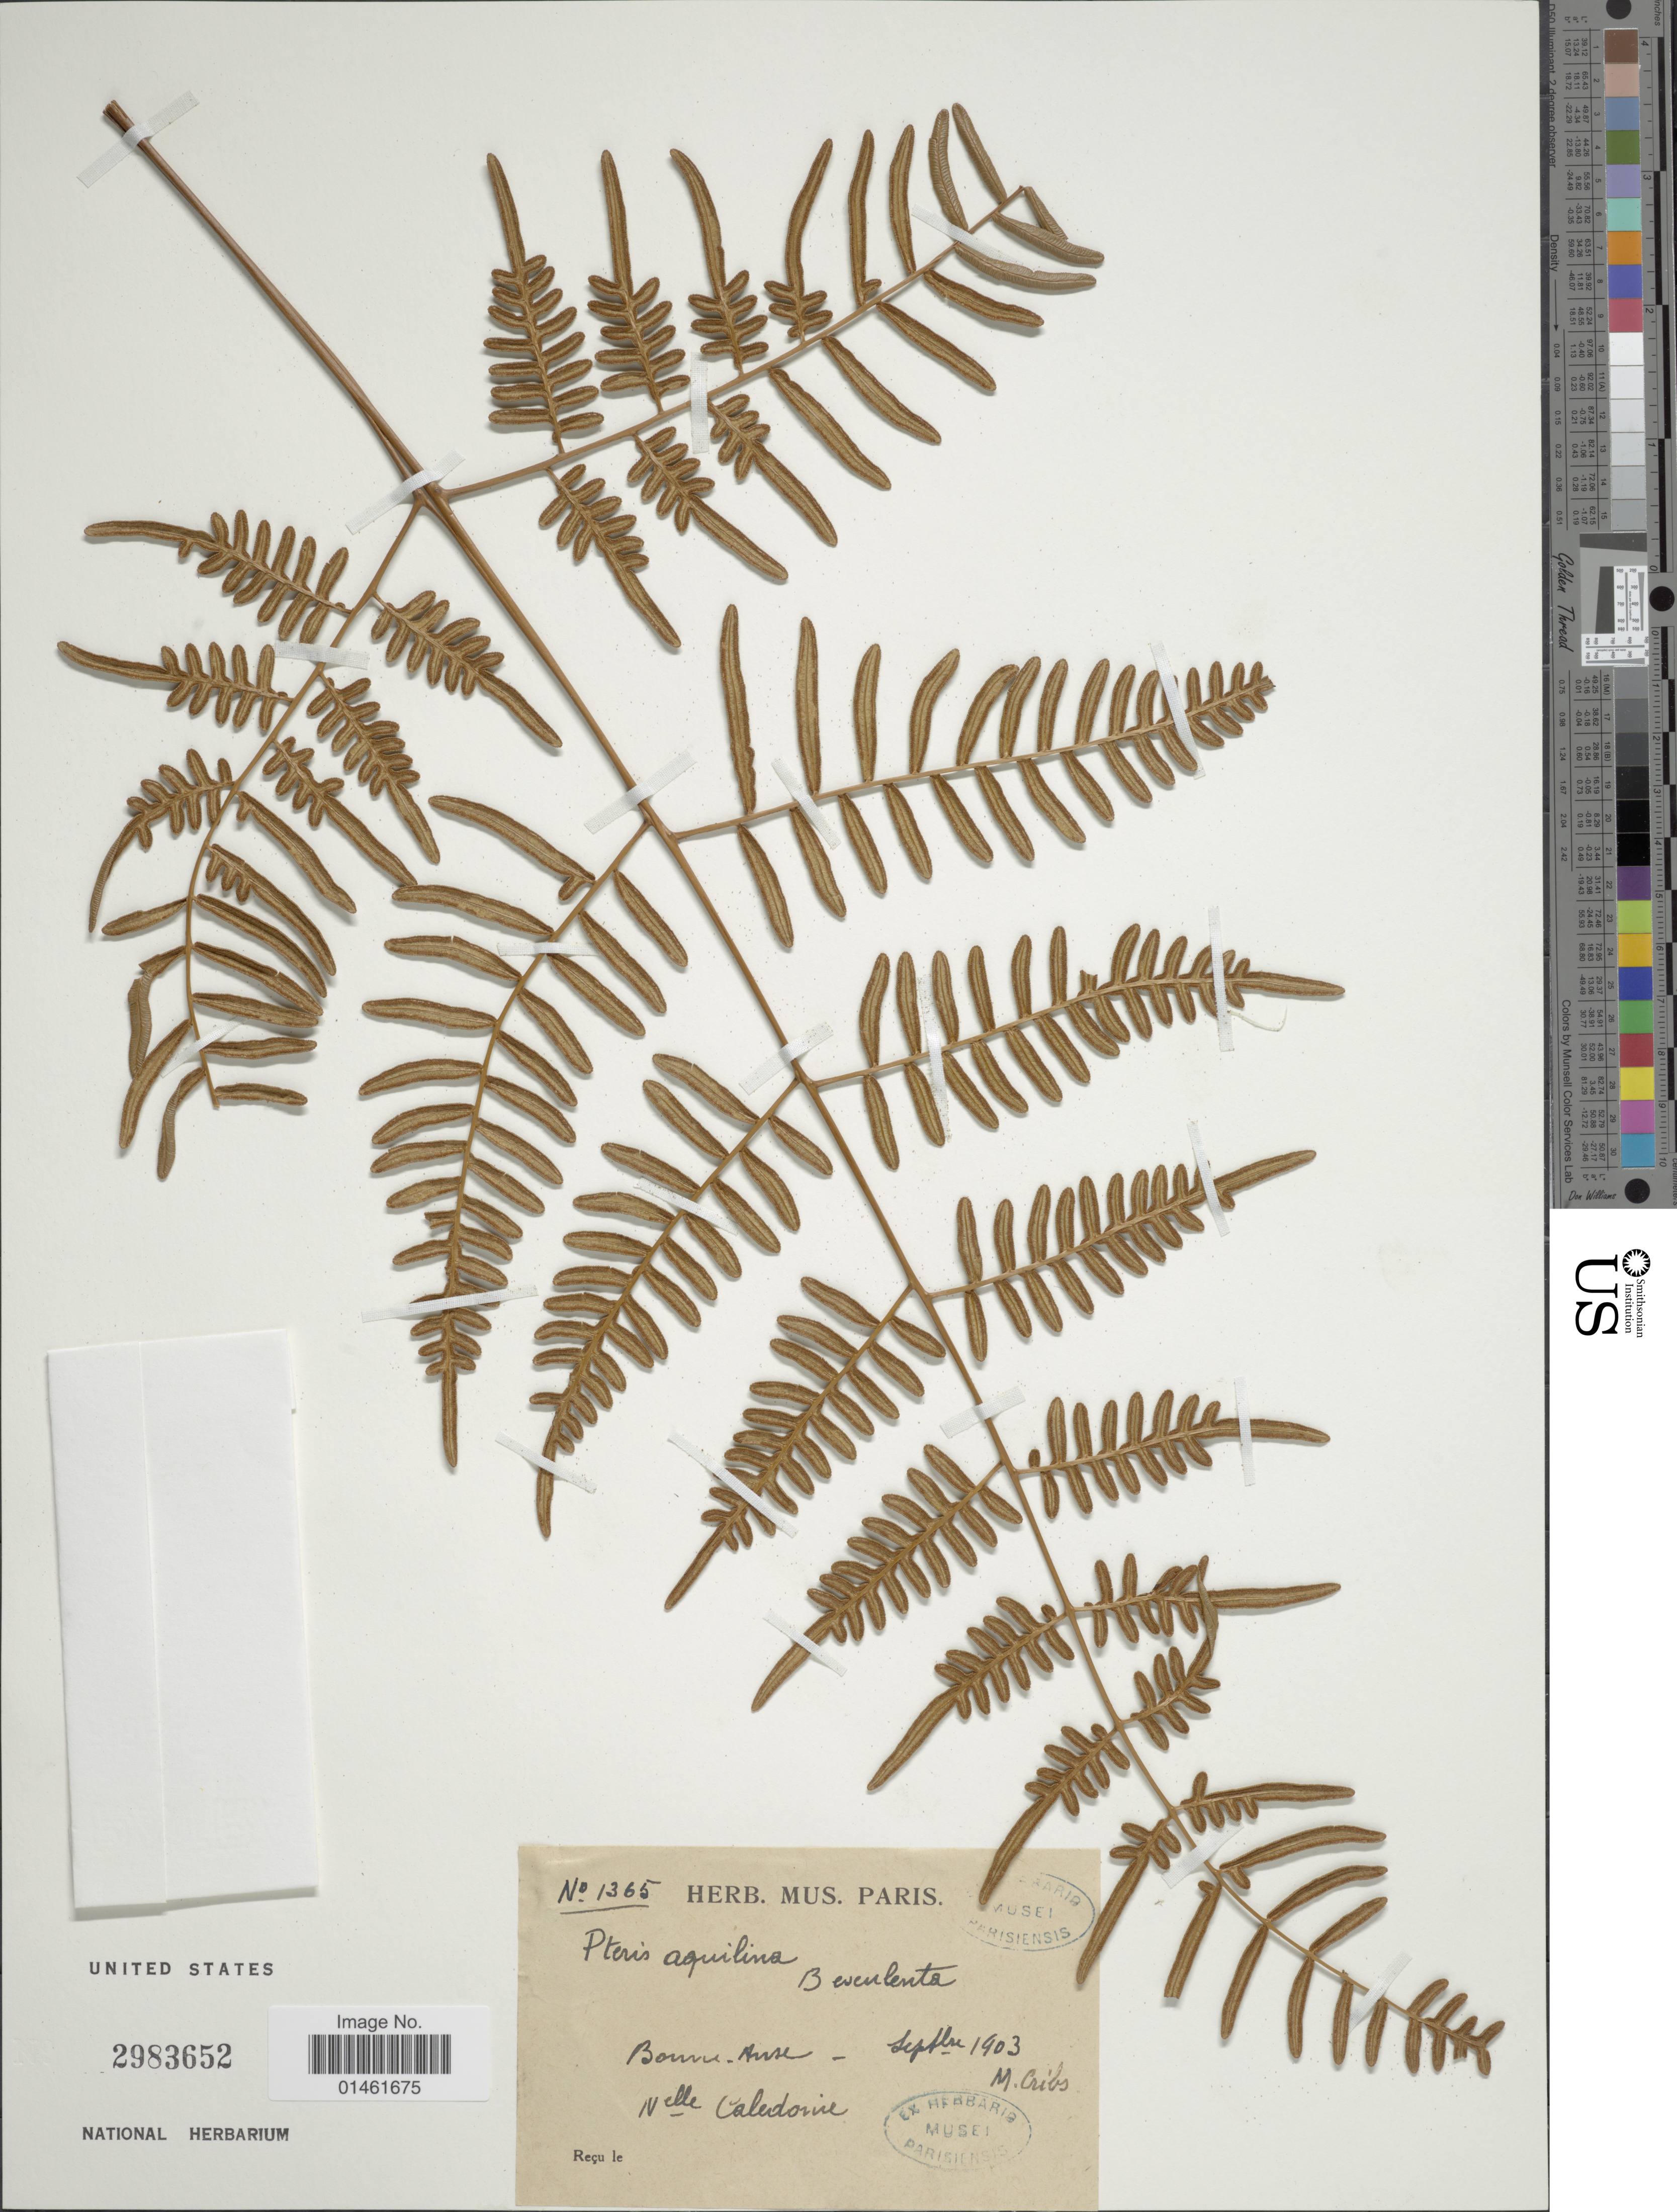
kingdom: Plantae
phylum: Tracheophyta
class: Polypodiopsida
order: Polypodiales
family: Dennstaedtiaceae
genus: Pteridium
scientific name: Pteridium esculentum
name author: (G. Forst.) Cockayne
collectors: M. Críbs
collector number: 1365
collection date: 1903-09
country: New Caledonia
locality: Bonne-Ause, Nelle Caledonie [interpreted]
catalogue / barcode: US 2983652